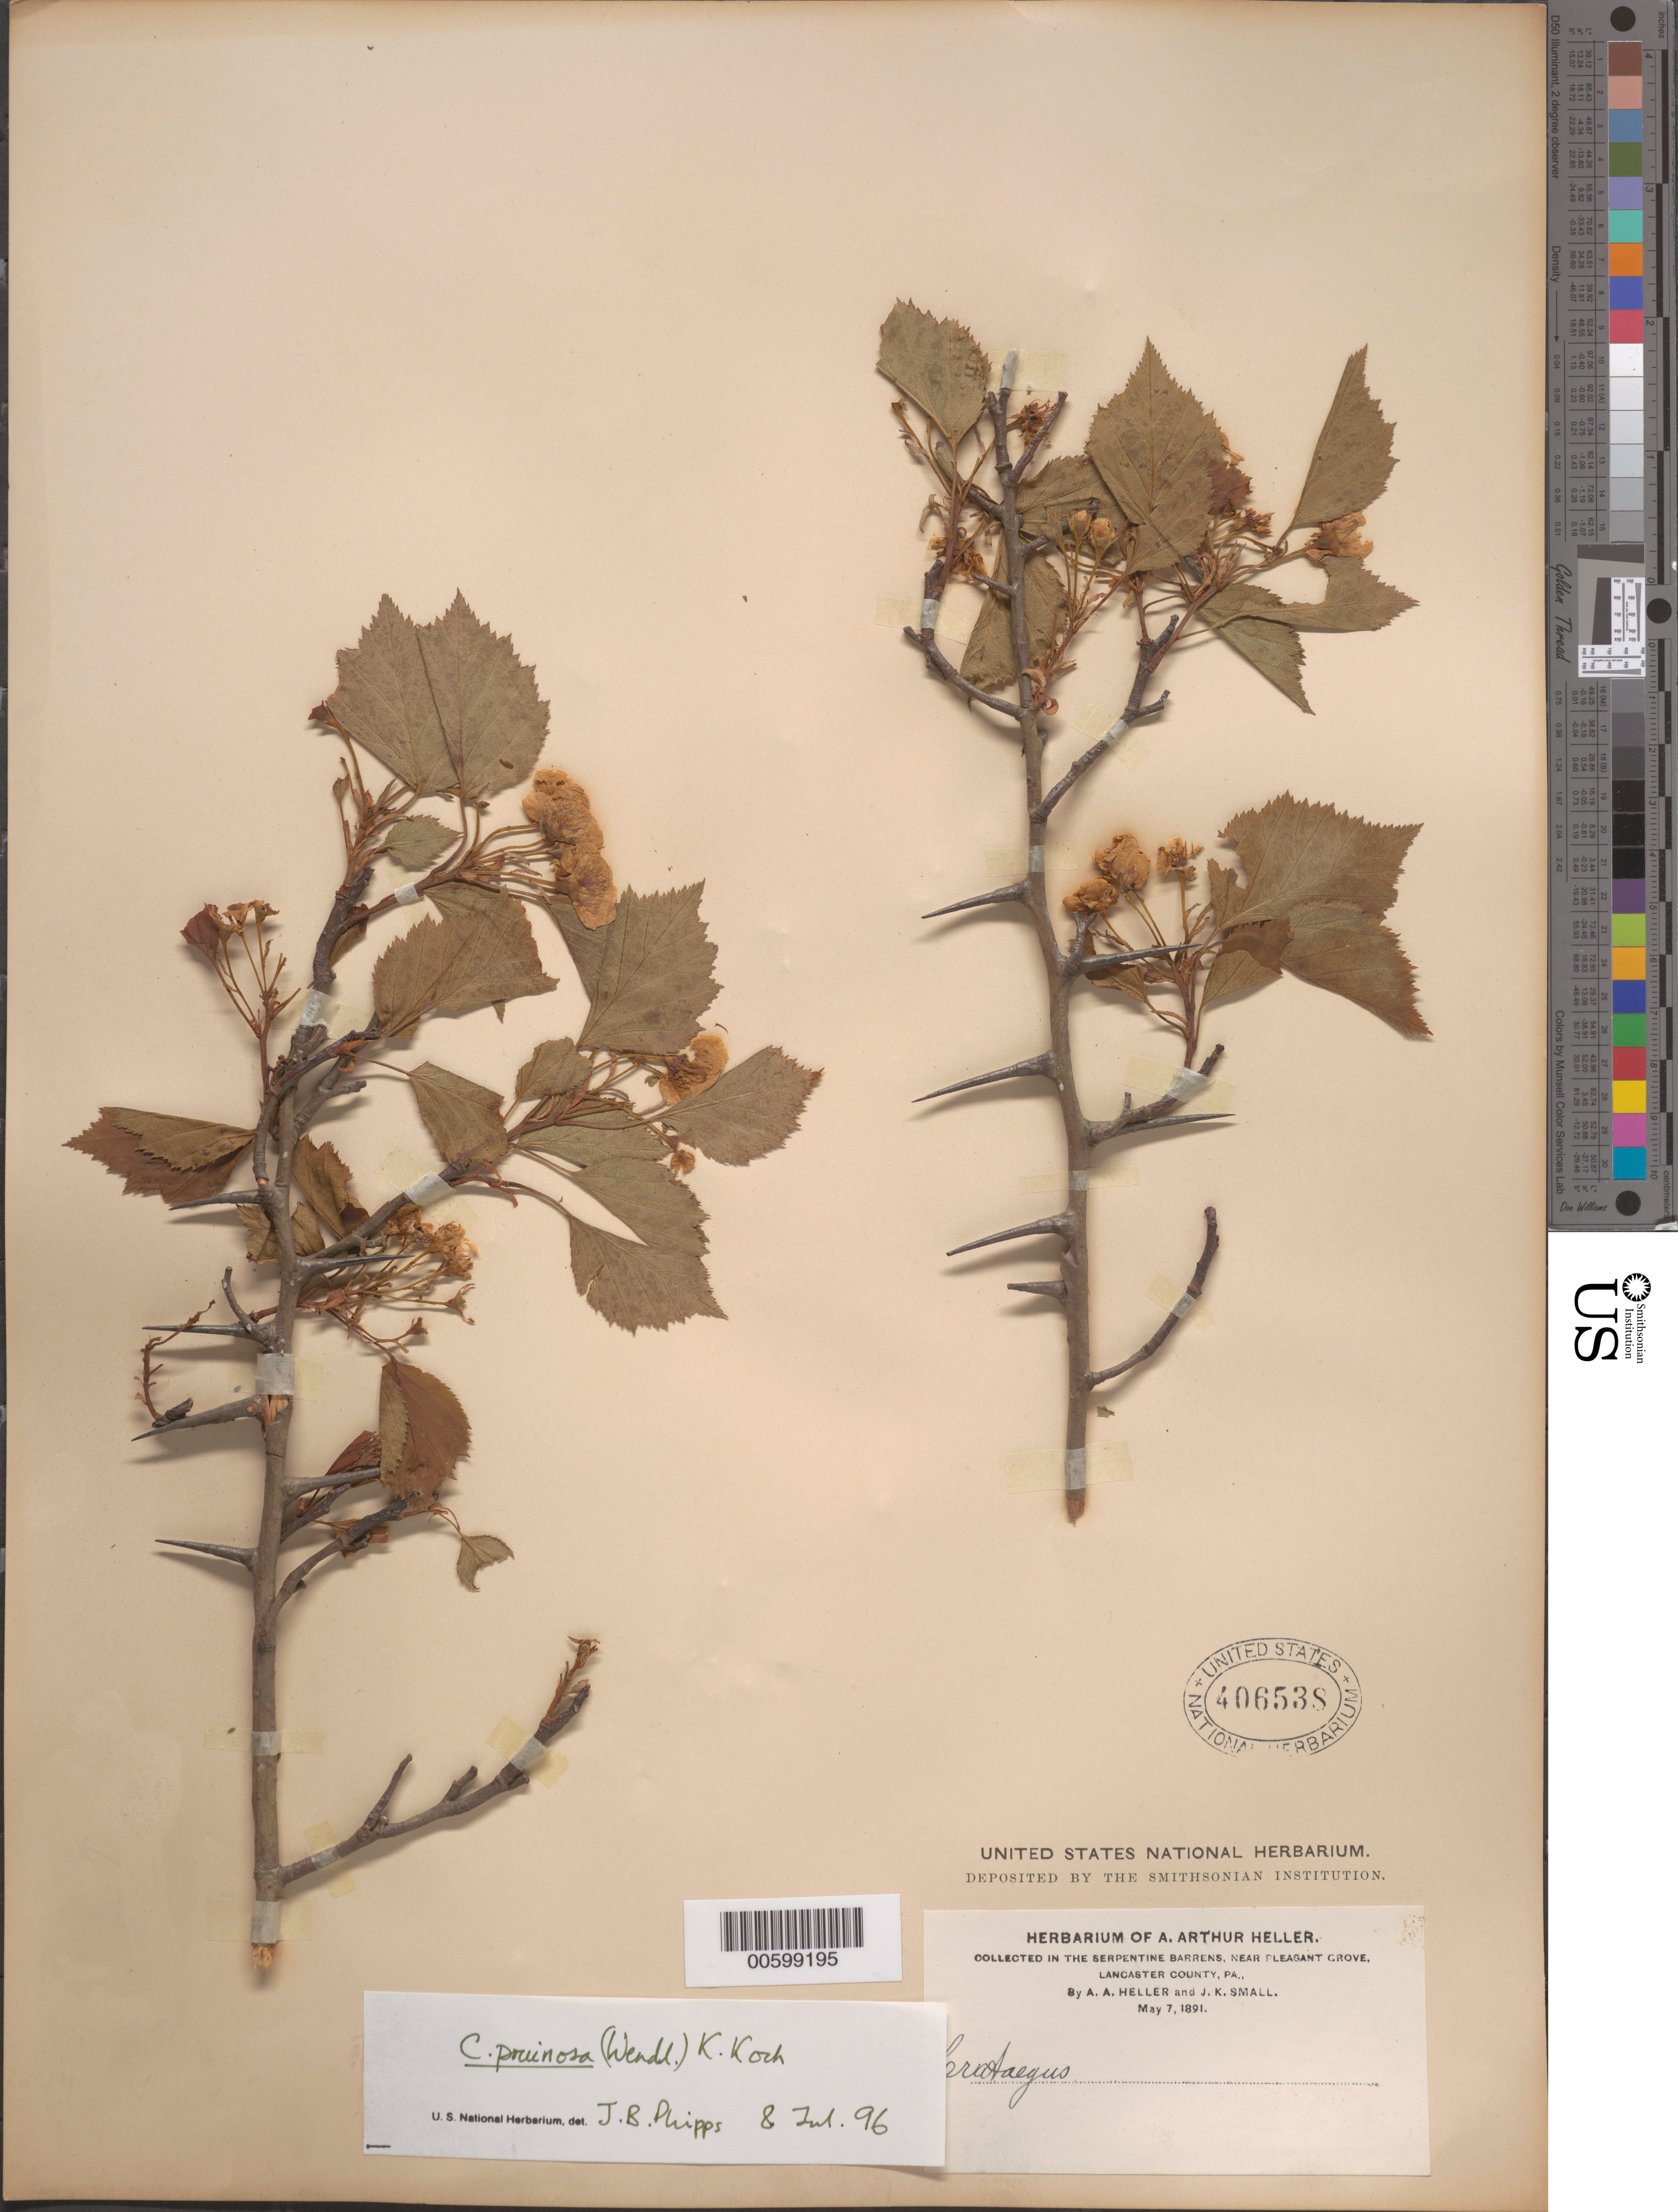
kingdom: Plantae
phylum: Tracheophyta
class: Magnoliopsida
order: Rosales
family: Rosaceae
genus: Crataegus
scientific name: Crataegus pruinosa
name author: (H.L. Wendl.) K. Koch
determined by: Phipps, James B., (UWO), University of Western Ontario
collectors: A. A. Heller & J. K. Small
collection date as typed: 07 May 1891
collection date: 1891-05-07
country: United States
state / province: Pennsylvania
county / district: Lancaster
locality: near Pleasant Grove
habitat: Serpentine barrens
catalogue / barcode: US 406538